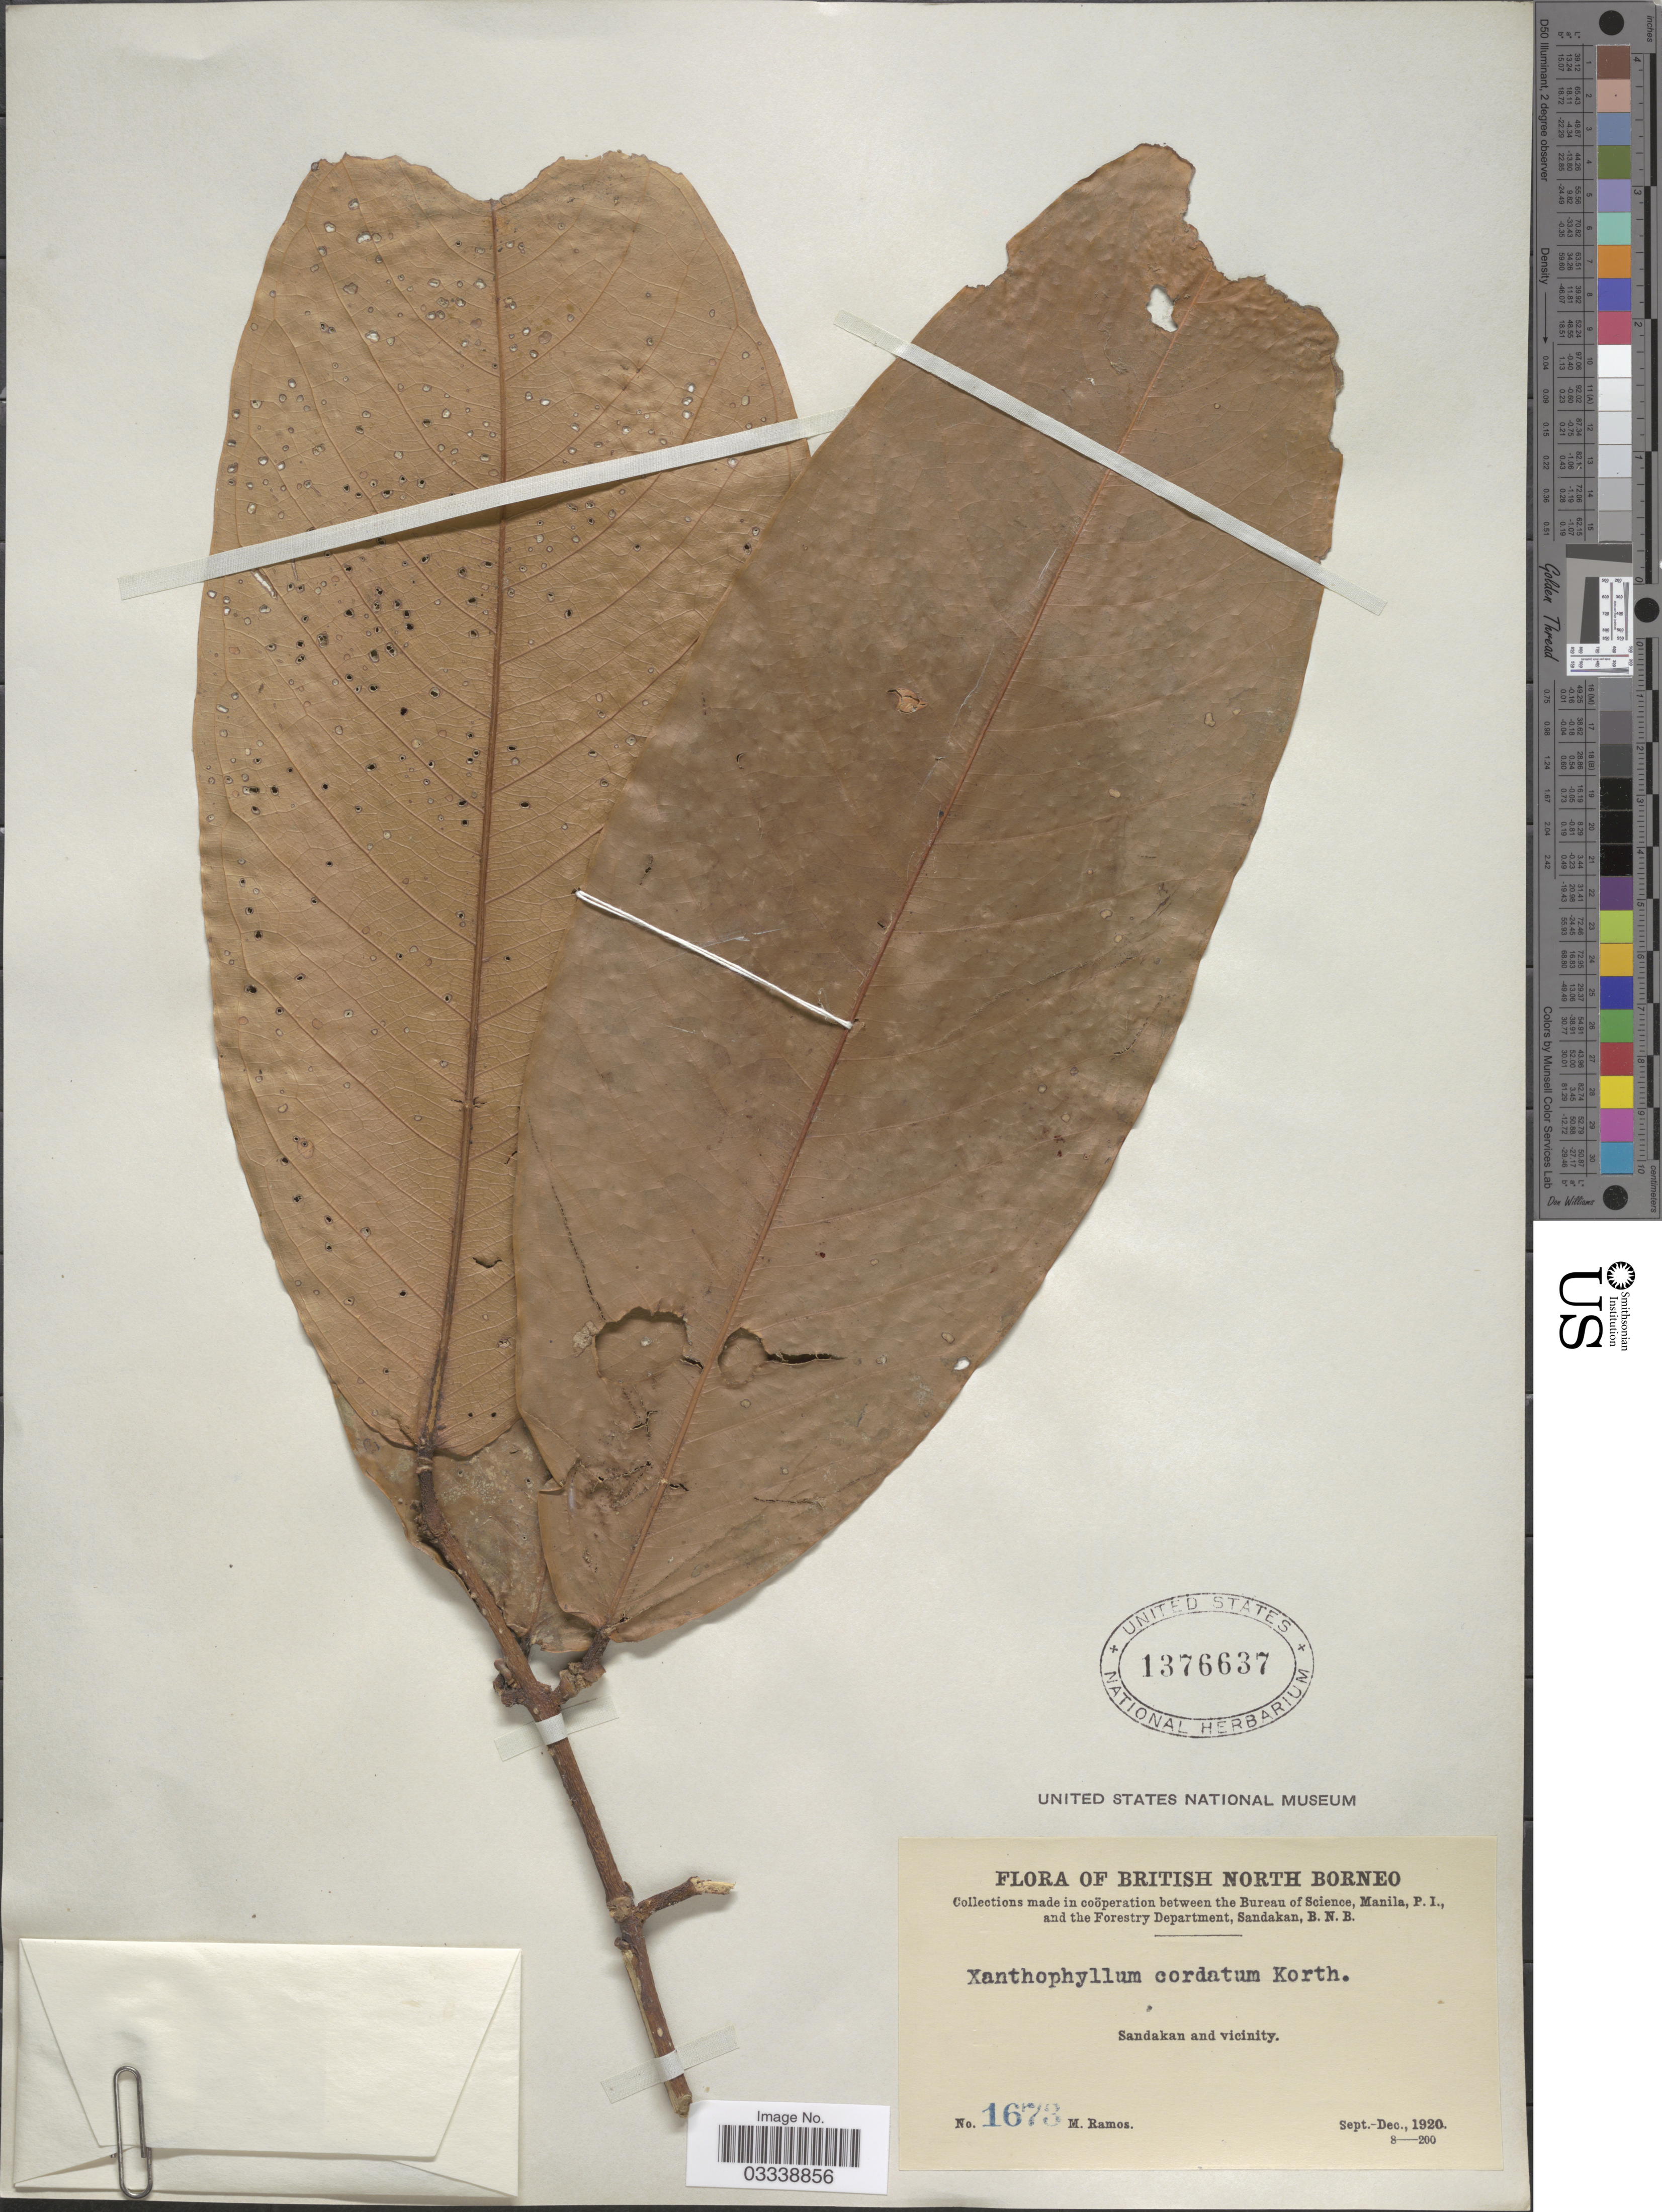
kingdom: Plantae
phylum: Tracheophyta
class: Magnoliopsida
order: Fabales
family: Polygalaceae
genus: Xanthophyllum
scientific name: Xanthophyllum adenotus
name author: Miq.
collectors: M. Ramos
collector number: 1673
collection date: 1920-09/1920-12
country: Malaysia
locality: British North Borneo. Sandakan and vicinity.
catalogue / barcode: US 1376637